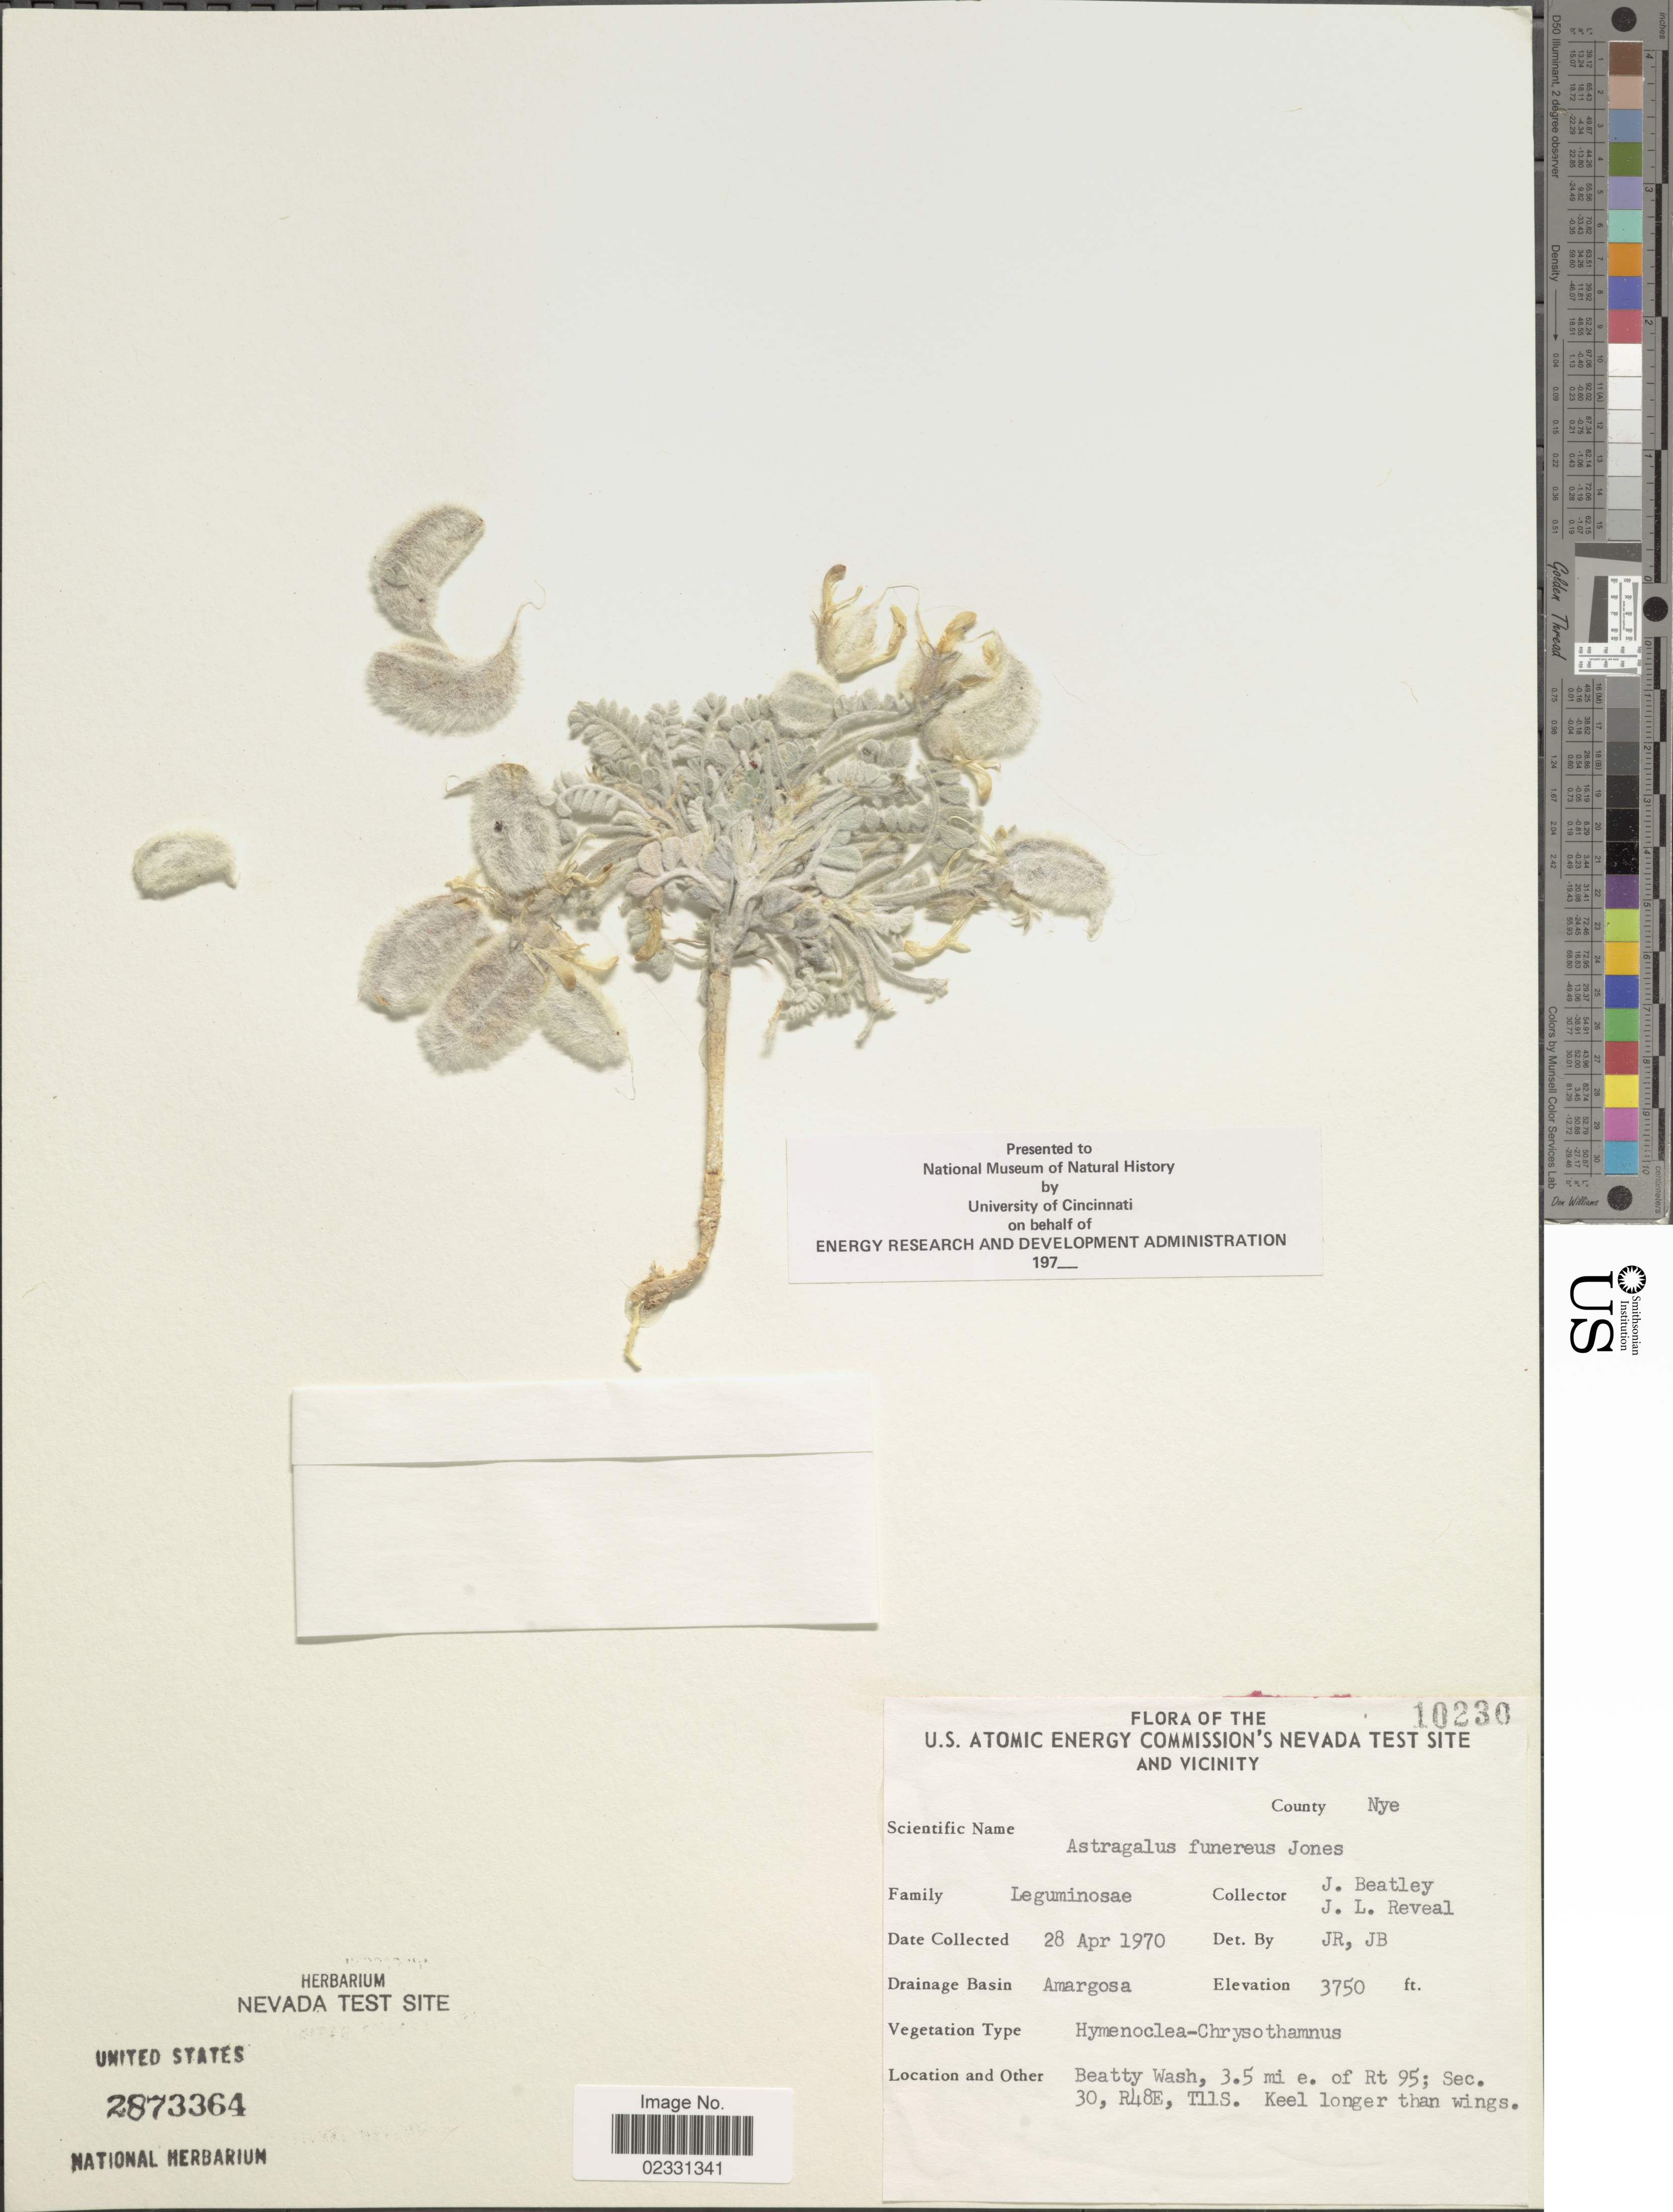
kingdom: Plantae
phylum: Tracheophyta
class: Magnoliopsida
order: Fabales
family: Fabaceae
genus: Astragalus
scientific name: Astragalus funereus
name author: M.E. Jones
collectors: J. C. Beatley & J. L. Reveal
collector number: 10230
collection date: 1970-04-28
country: United States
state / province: Nevada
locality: U.S. Atomic Energy Commission's Nevada Test site and Vicinity, County Nye, Beatty Wash, 3.5 mi e. of Rt 95; Sec. 30, R48E, T11S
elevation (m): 1143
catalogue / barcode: US 2873364